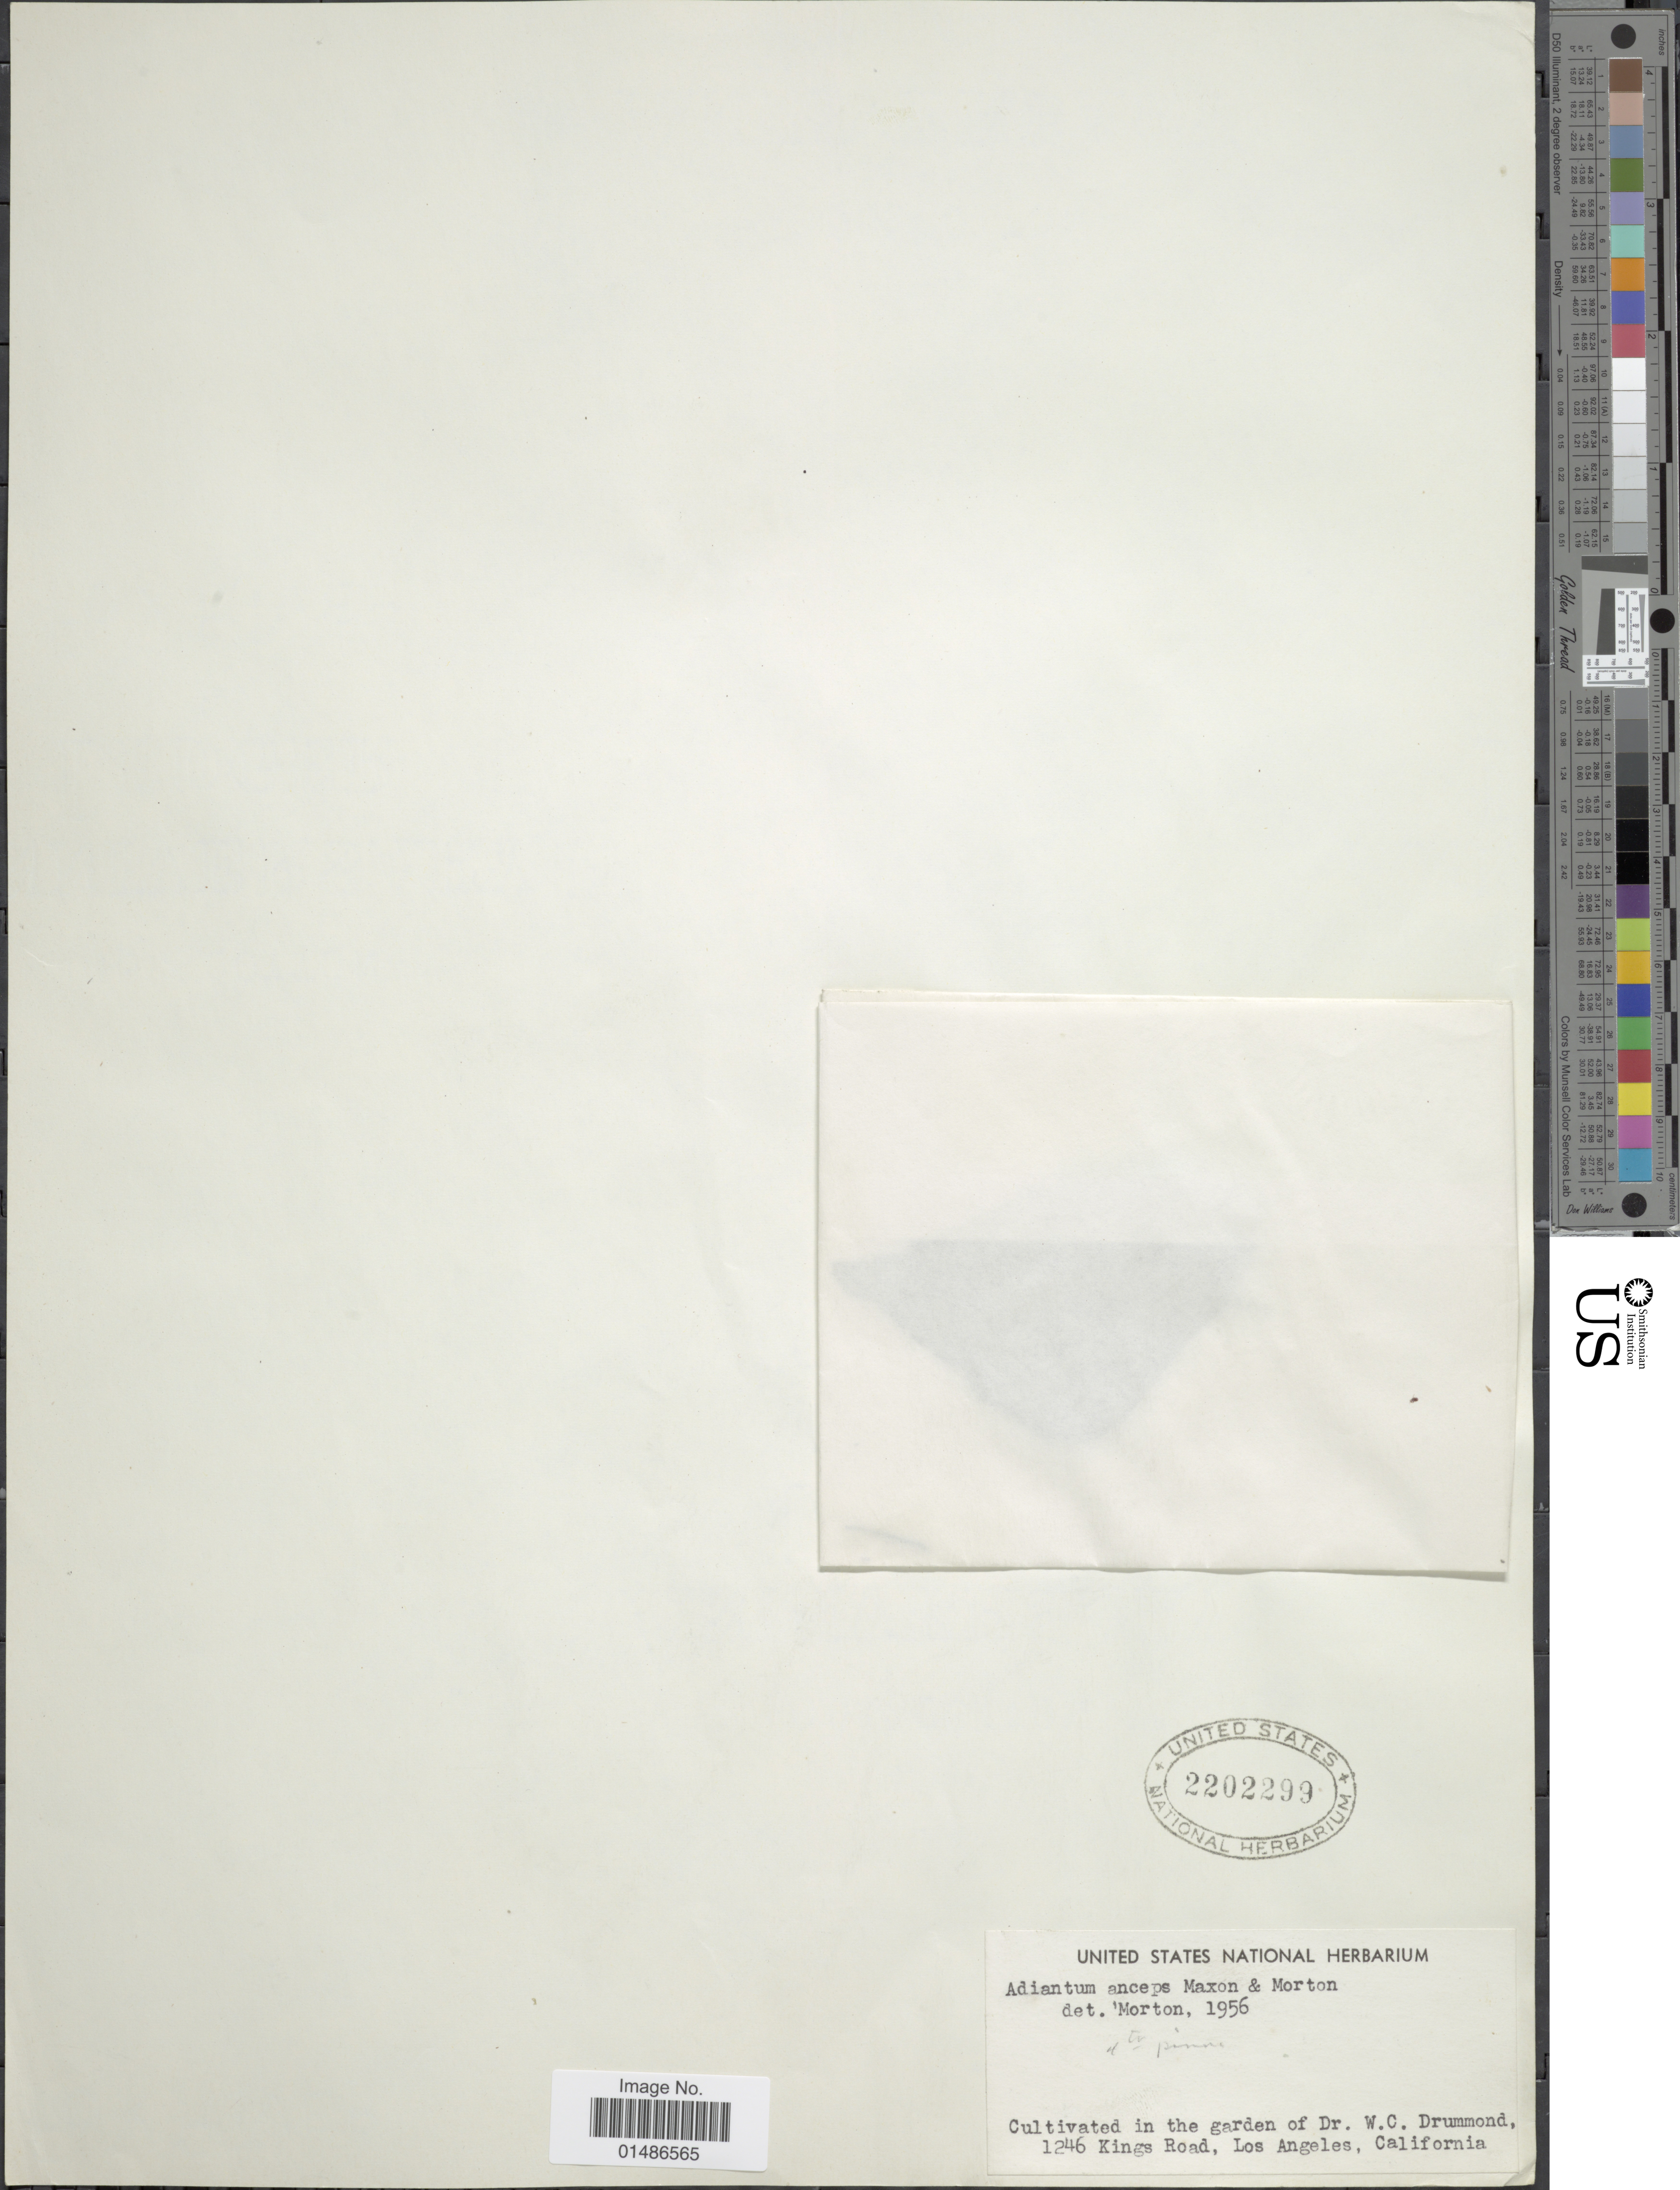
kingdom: Plantae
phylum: Tracheophyta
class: Polypodiopsida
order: Polypodiales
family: Pteridaceae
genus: Adiantum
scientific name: Adiantum anceps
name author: Maxon & C.V. Morton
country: United States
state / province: California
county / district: Los Angeles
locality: Cultivated in the garden of Dr. W.C. Drummond, 1246 Kings Road, Los Angeles.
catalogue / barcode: US 2202299